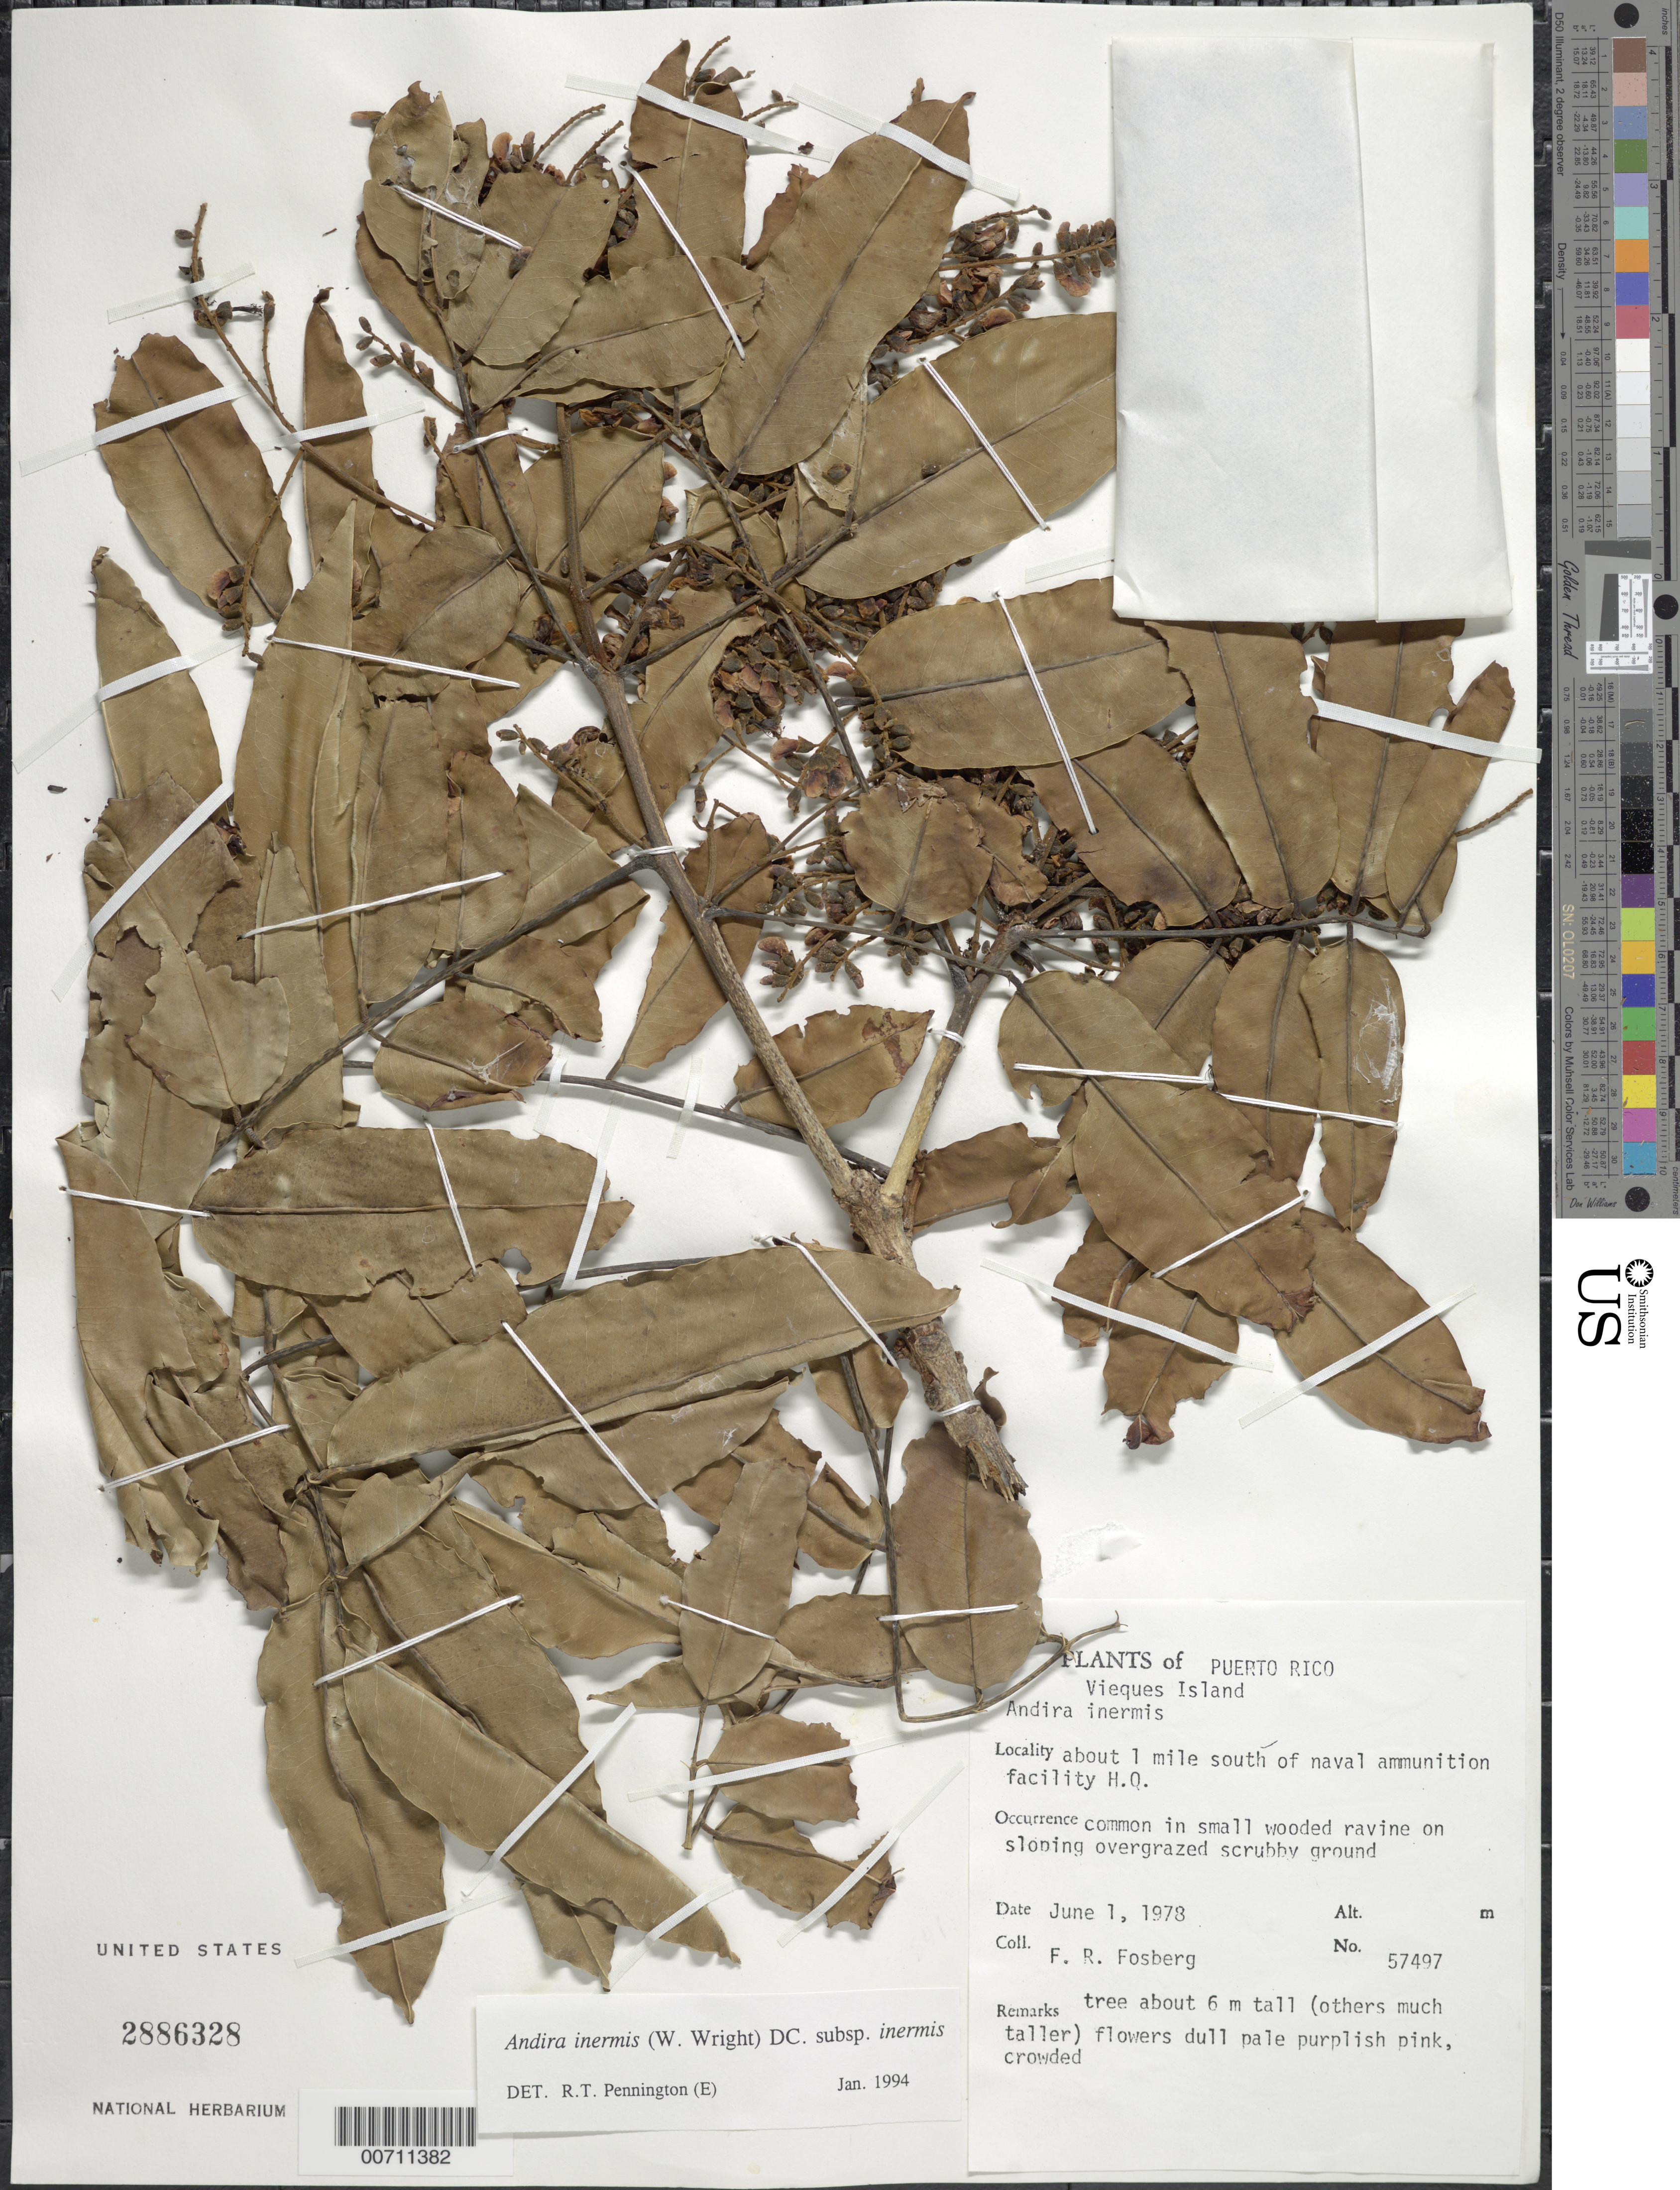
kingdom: Plantae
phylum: Tracheophyta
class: Magnoliopsida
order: Fabales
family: Fabaceae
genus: Andira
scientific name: Andira inermis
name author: (W. Wright) Kunth ex DC.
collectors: F. R. Fosberg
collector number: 57497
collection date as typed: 01 Jun 1978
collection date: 1978-06-01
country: Puerto Rico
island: Vieques Island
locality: Naval Ammunition Facility H.Q., about 1 mi S of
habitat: In small wooded ravine on sloping overgrazed scrubby ground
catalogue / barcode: US 2886328